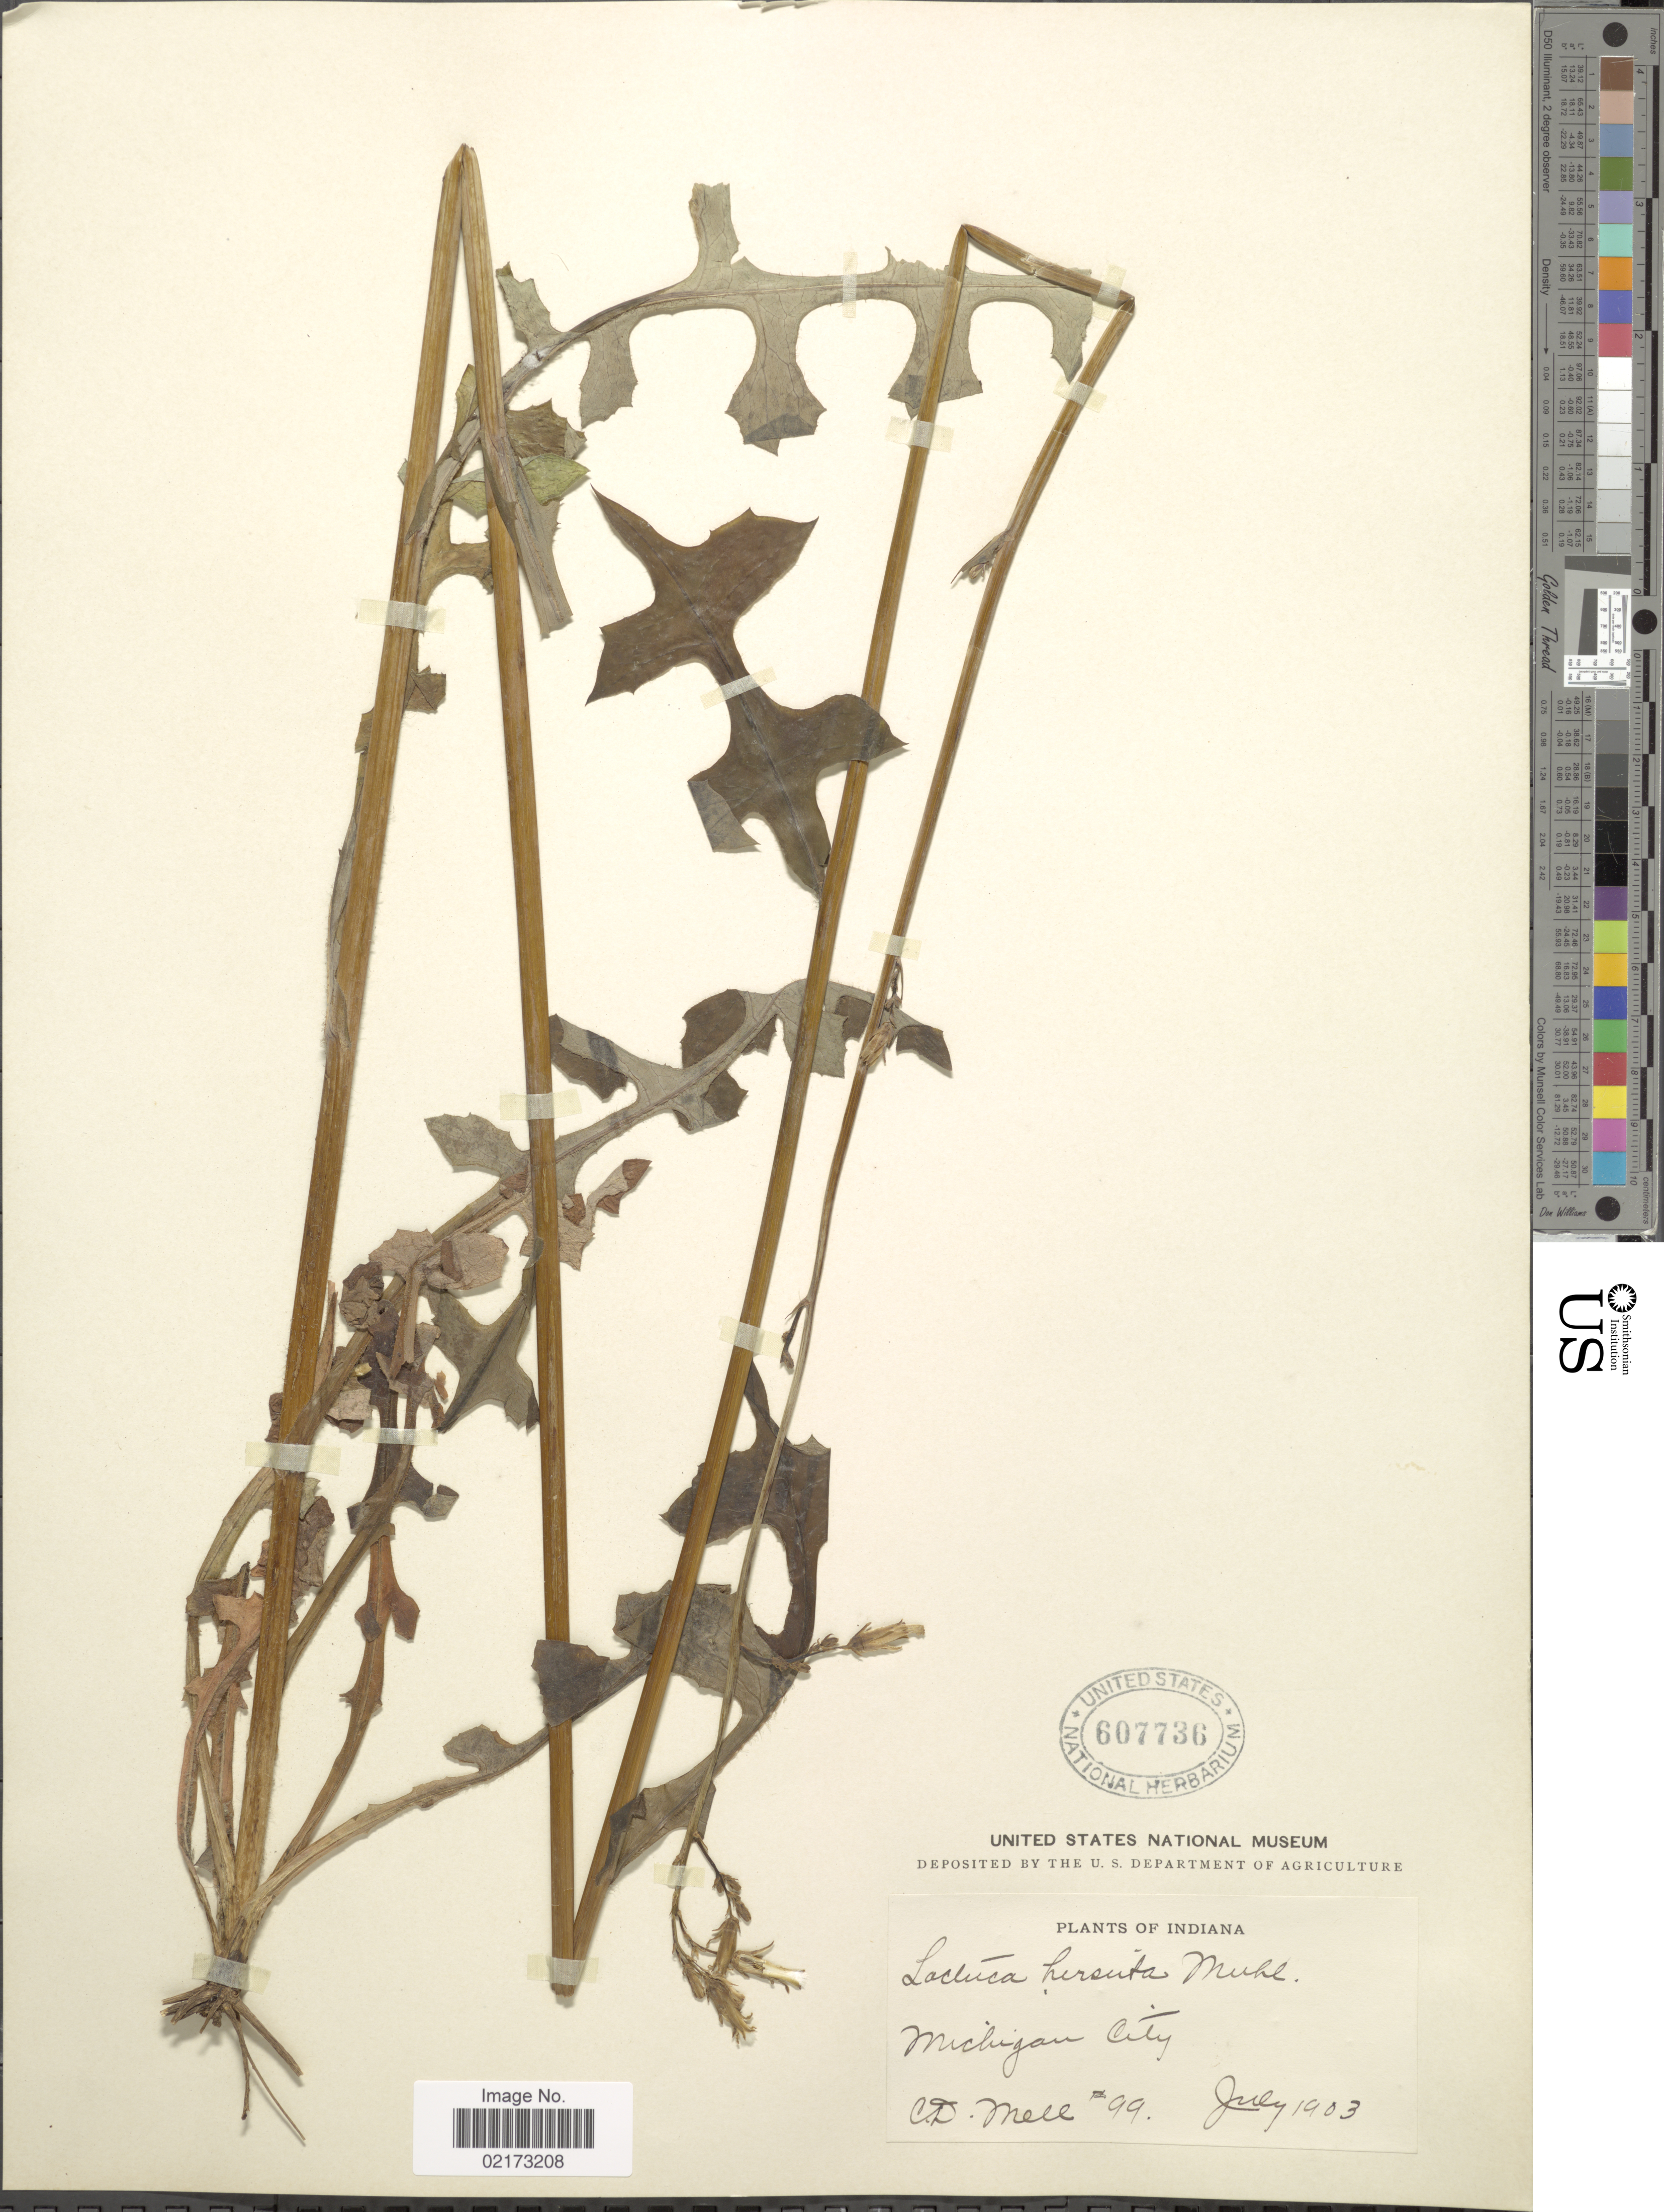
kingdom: Plantae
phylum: Tracheophyta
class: Magnoliopsida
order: Asterales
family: Asteraceae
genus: Lactuca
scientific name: Lactuca hirsuta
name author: Muhl. ex Nutt.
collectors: C. D. Mell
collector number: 99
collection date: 1903-07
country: United States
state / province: Indiana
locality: Michigan City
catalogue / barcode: US 607736